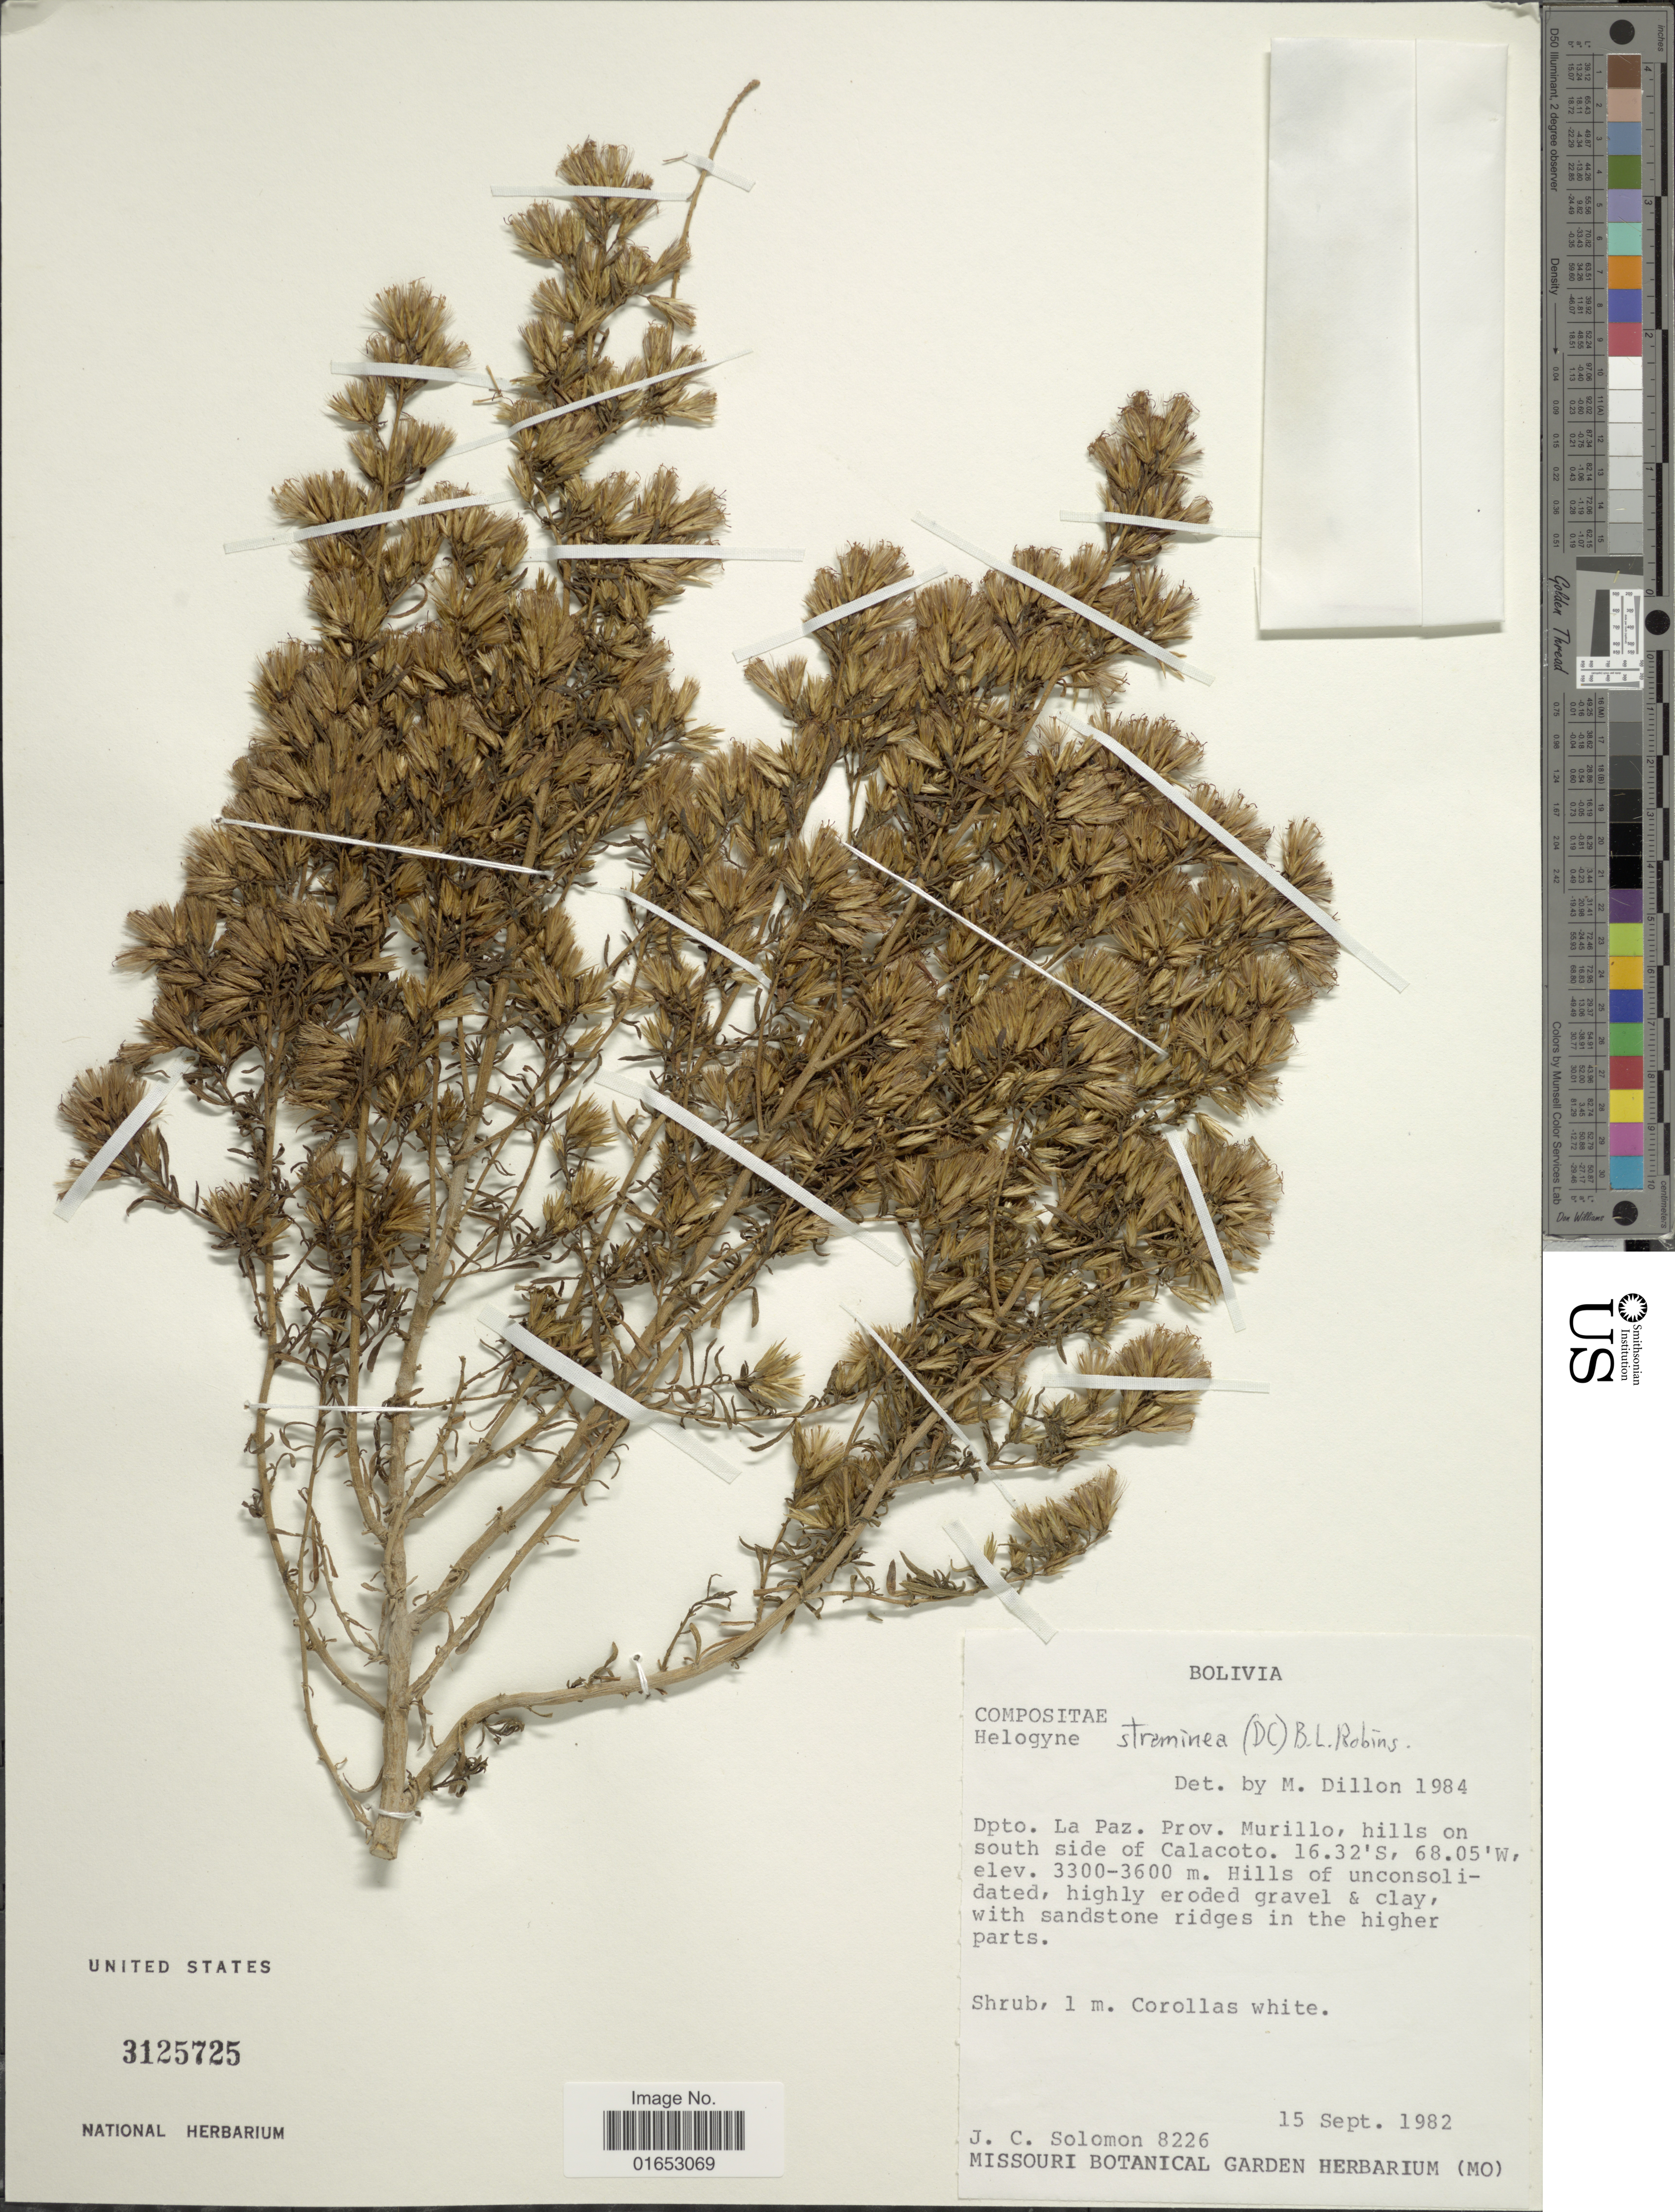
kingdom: Plantae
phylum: Tracheophyta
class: Magnoliopsida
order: Asterales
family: Asteraceae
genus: Helogyne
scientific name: Helogyne straminea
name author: (DC.) B.L. Rob.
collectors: J. C. Solomon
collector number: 8226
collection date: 1982-09-15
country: Bolivia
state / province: La Paz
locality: Prov. Murillo, hills on south side of Calacoto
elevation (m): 3300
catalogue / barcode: US 3125725